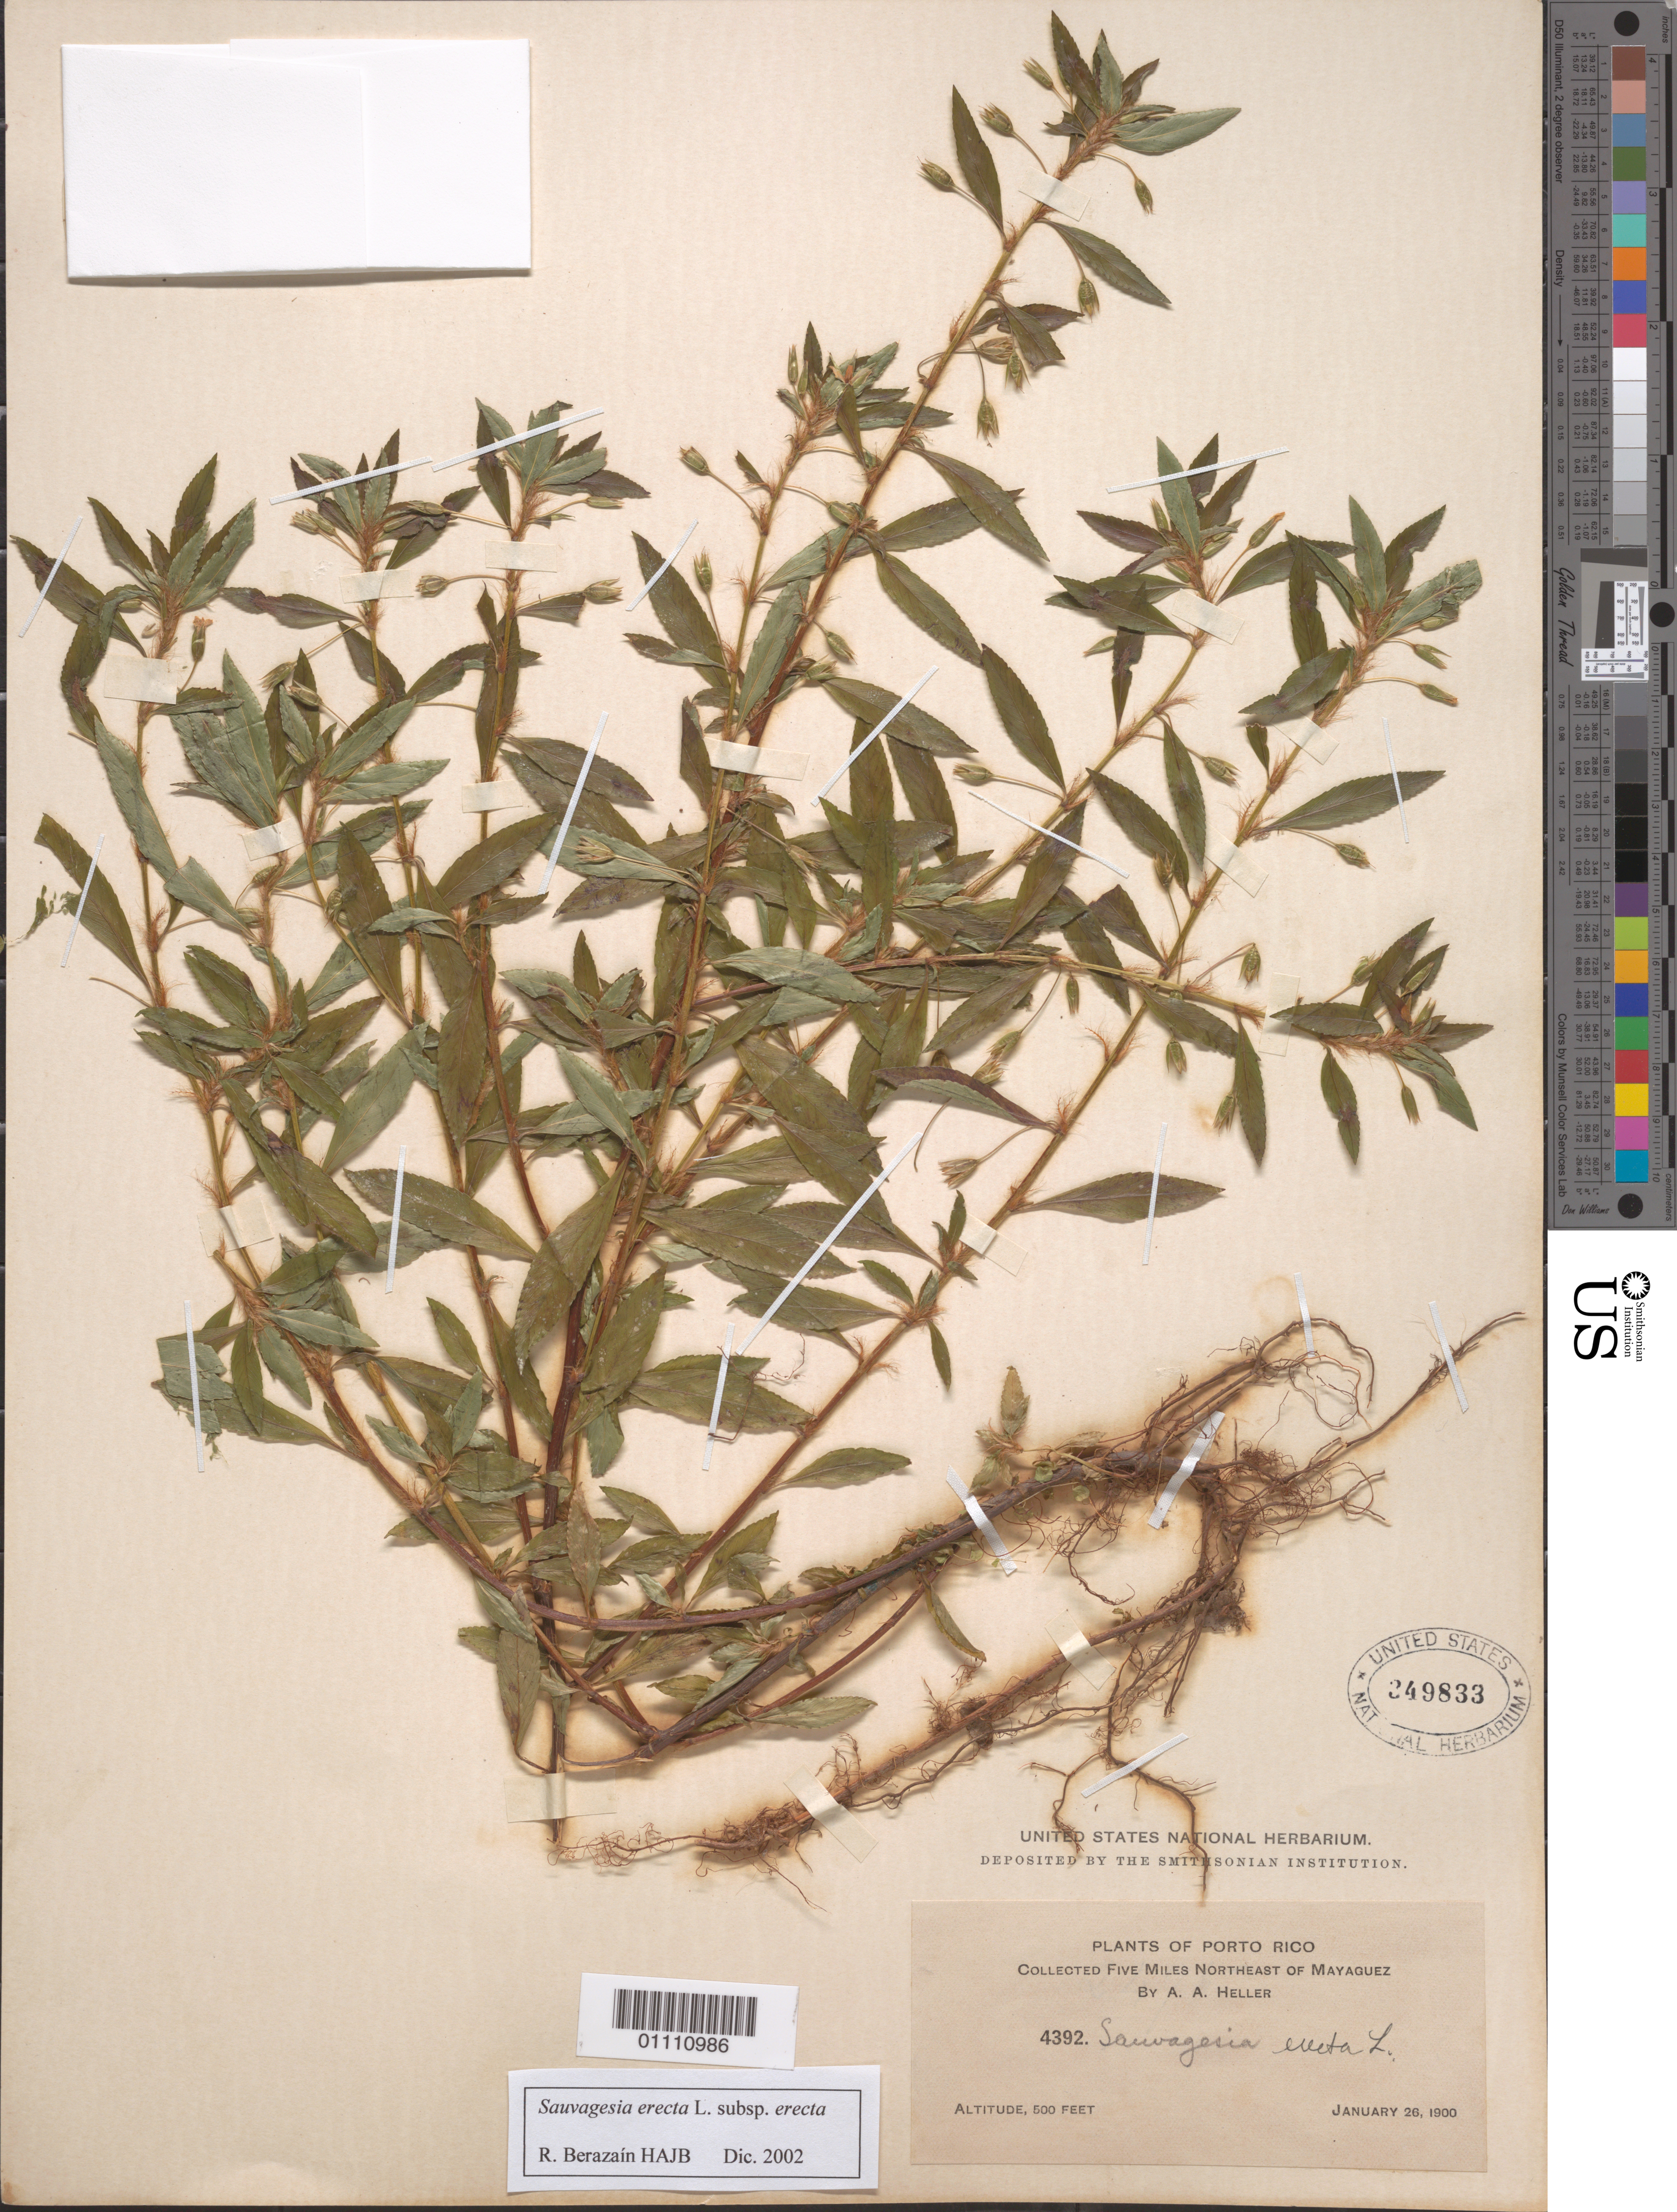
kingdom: Plantae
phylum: Tracheophyta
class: Magnoliopsida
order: Malpighiales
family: Ochnaceae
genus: Sauvagesia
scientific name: Sauvagesia erecta subsp. erecta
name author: L.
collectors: A. A. Heller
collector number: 4392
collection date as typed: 26 Jan 1900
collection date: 1900-01-26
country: Puerto Rico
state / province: Mayagüez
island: Puerto Rico I.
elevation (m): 152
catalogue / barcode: US 249833